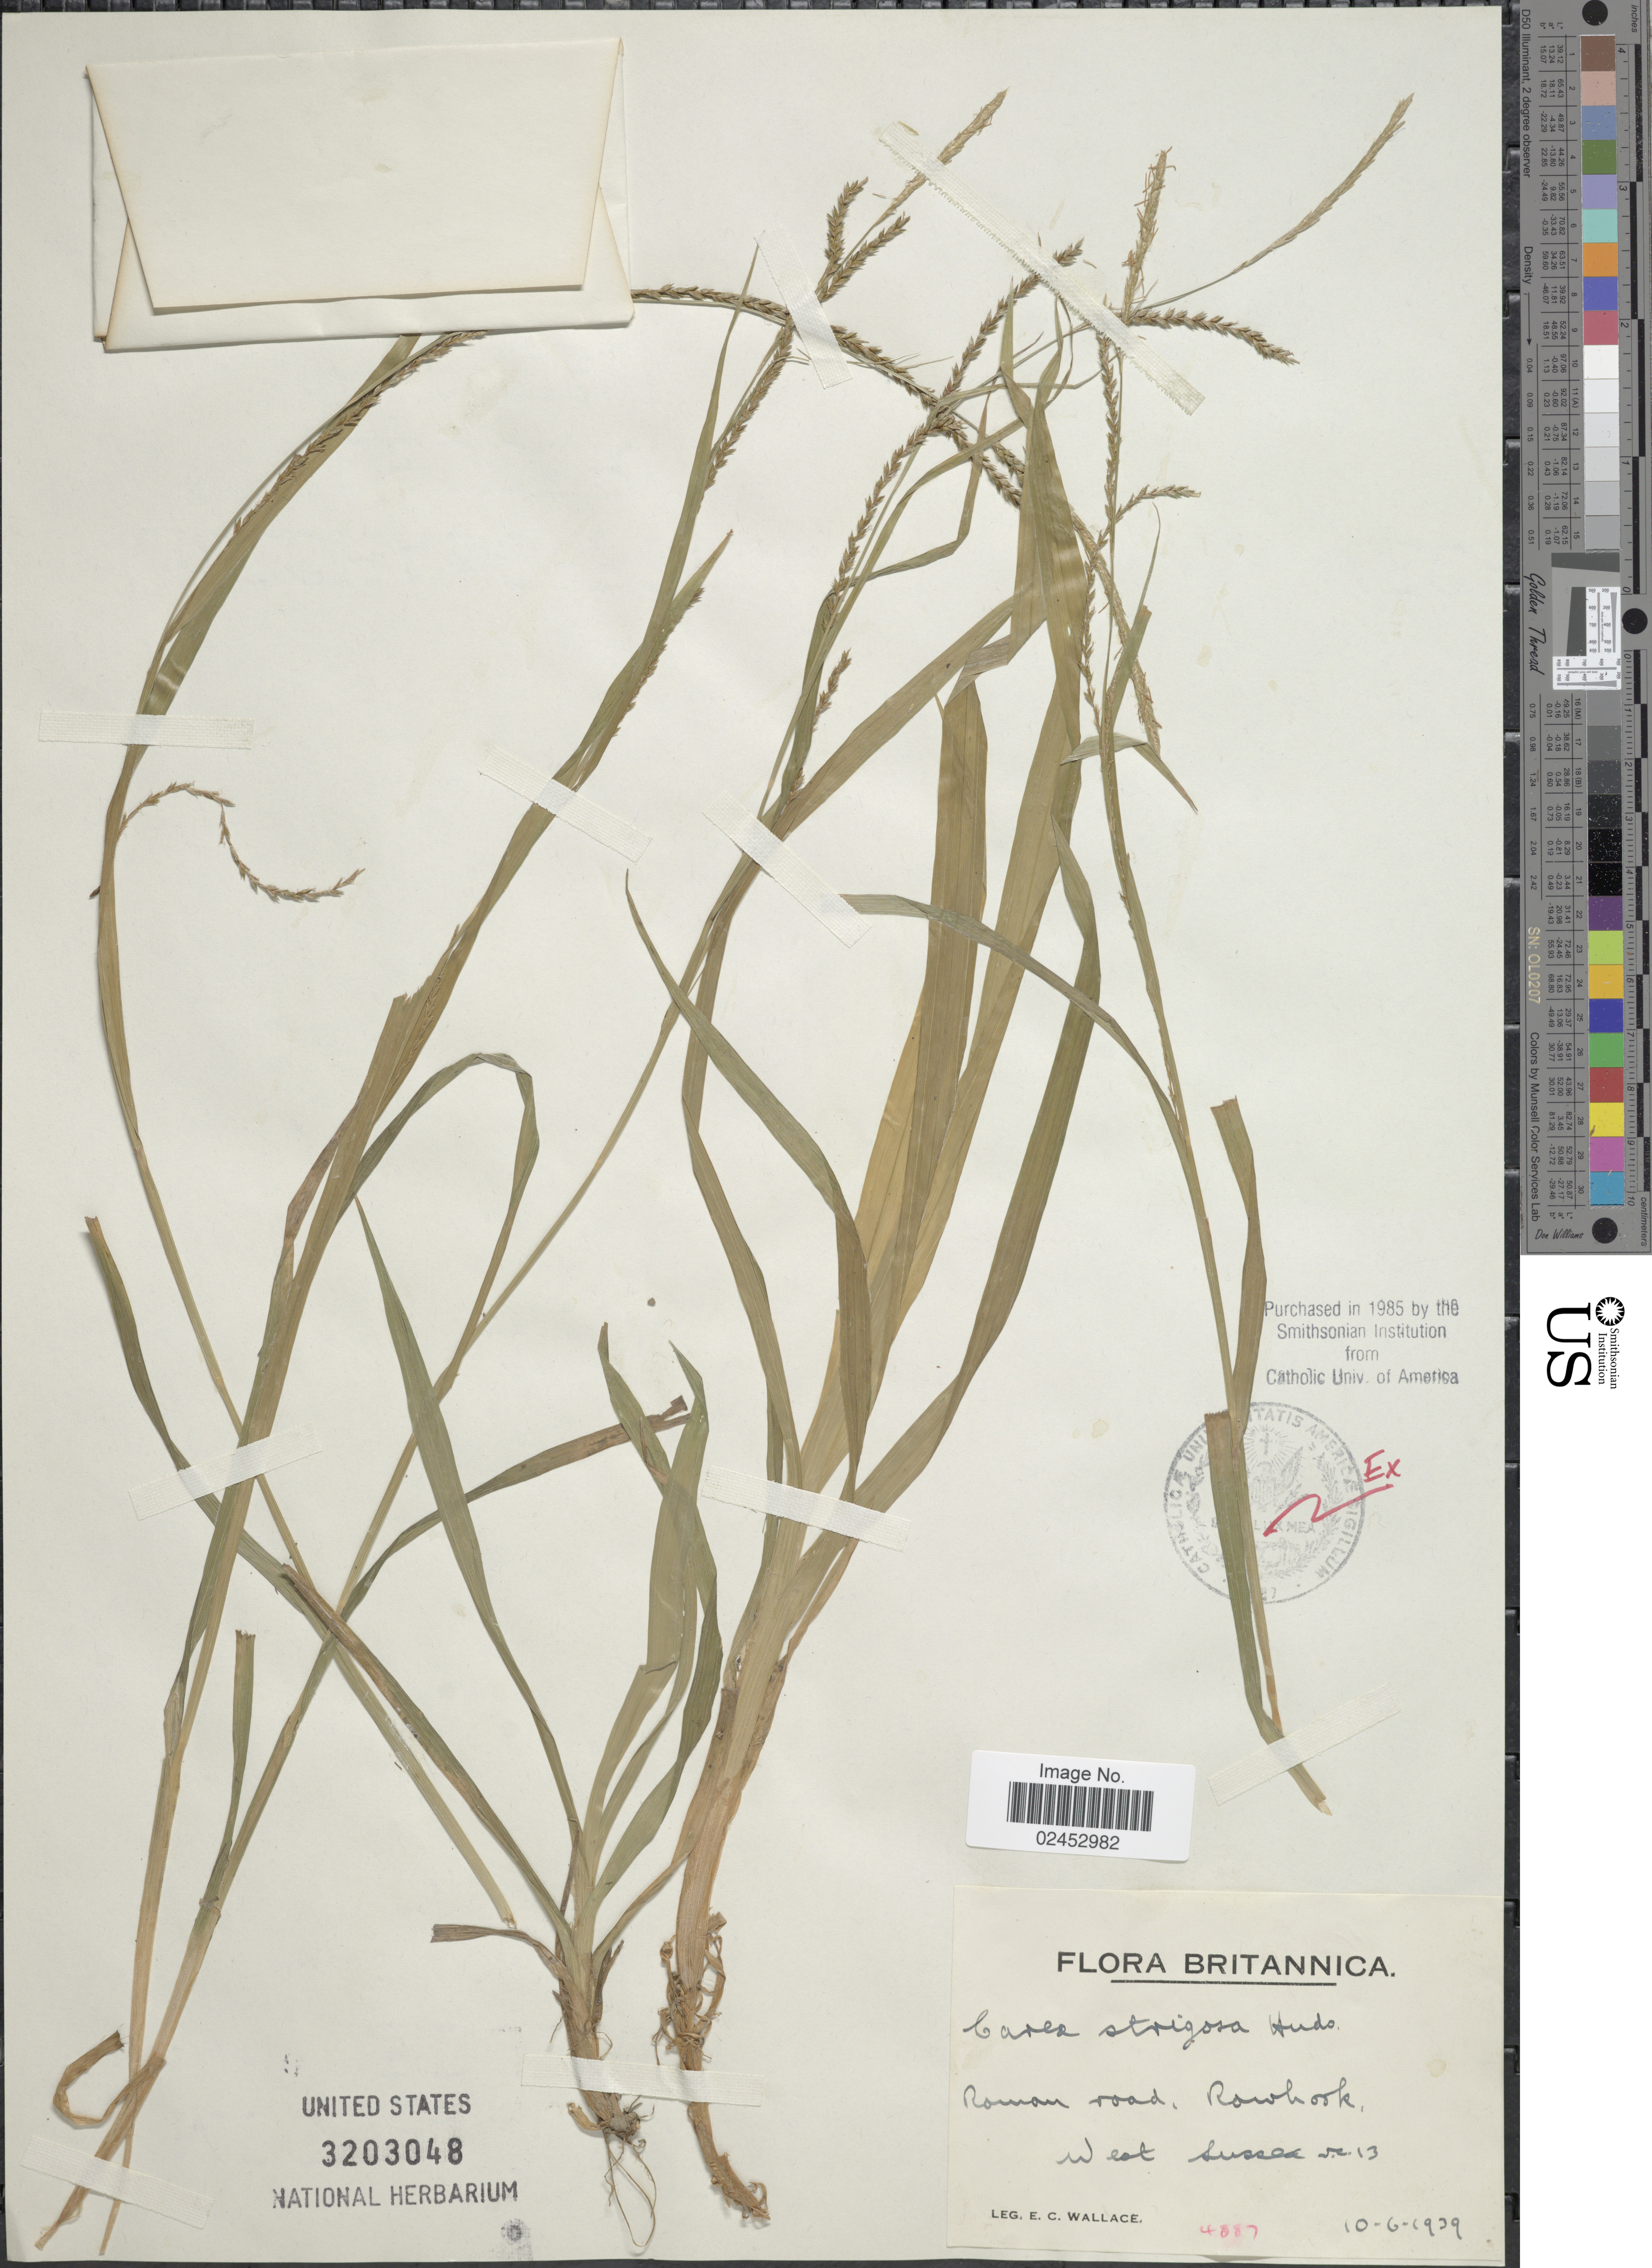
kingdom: Plantae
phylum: Tracheophyta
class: Liliopsida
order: Poales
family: Cyperaceae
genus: Carex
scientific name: Carex strigosa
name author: Huds.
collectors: E. C. Wallace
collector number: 4887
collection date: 1939-06-10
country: United Kingdom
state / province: England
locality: Britannica. Roman road, Rowhook, West Sussex, vc. 13.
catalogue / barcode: US 3203048